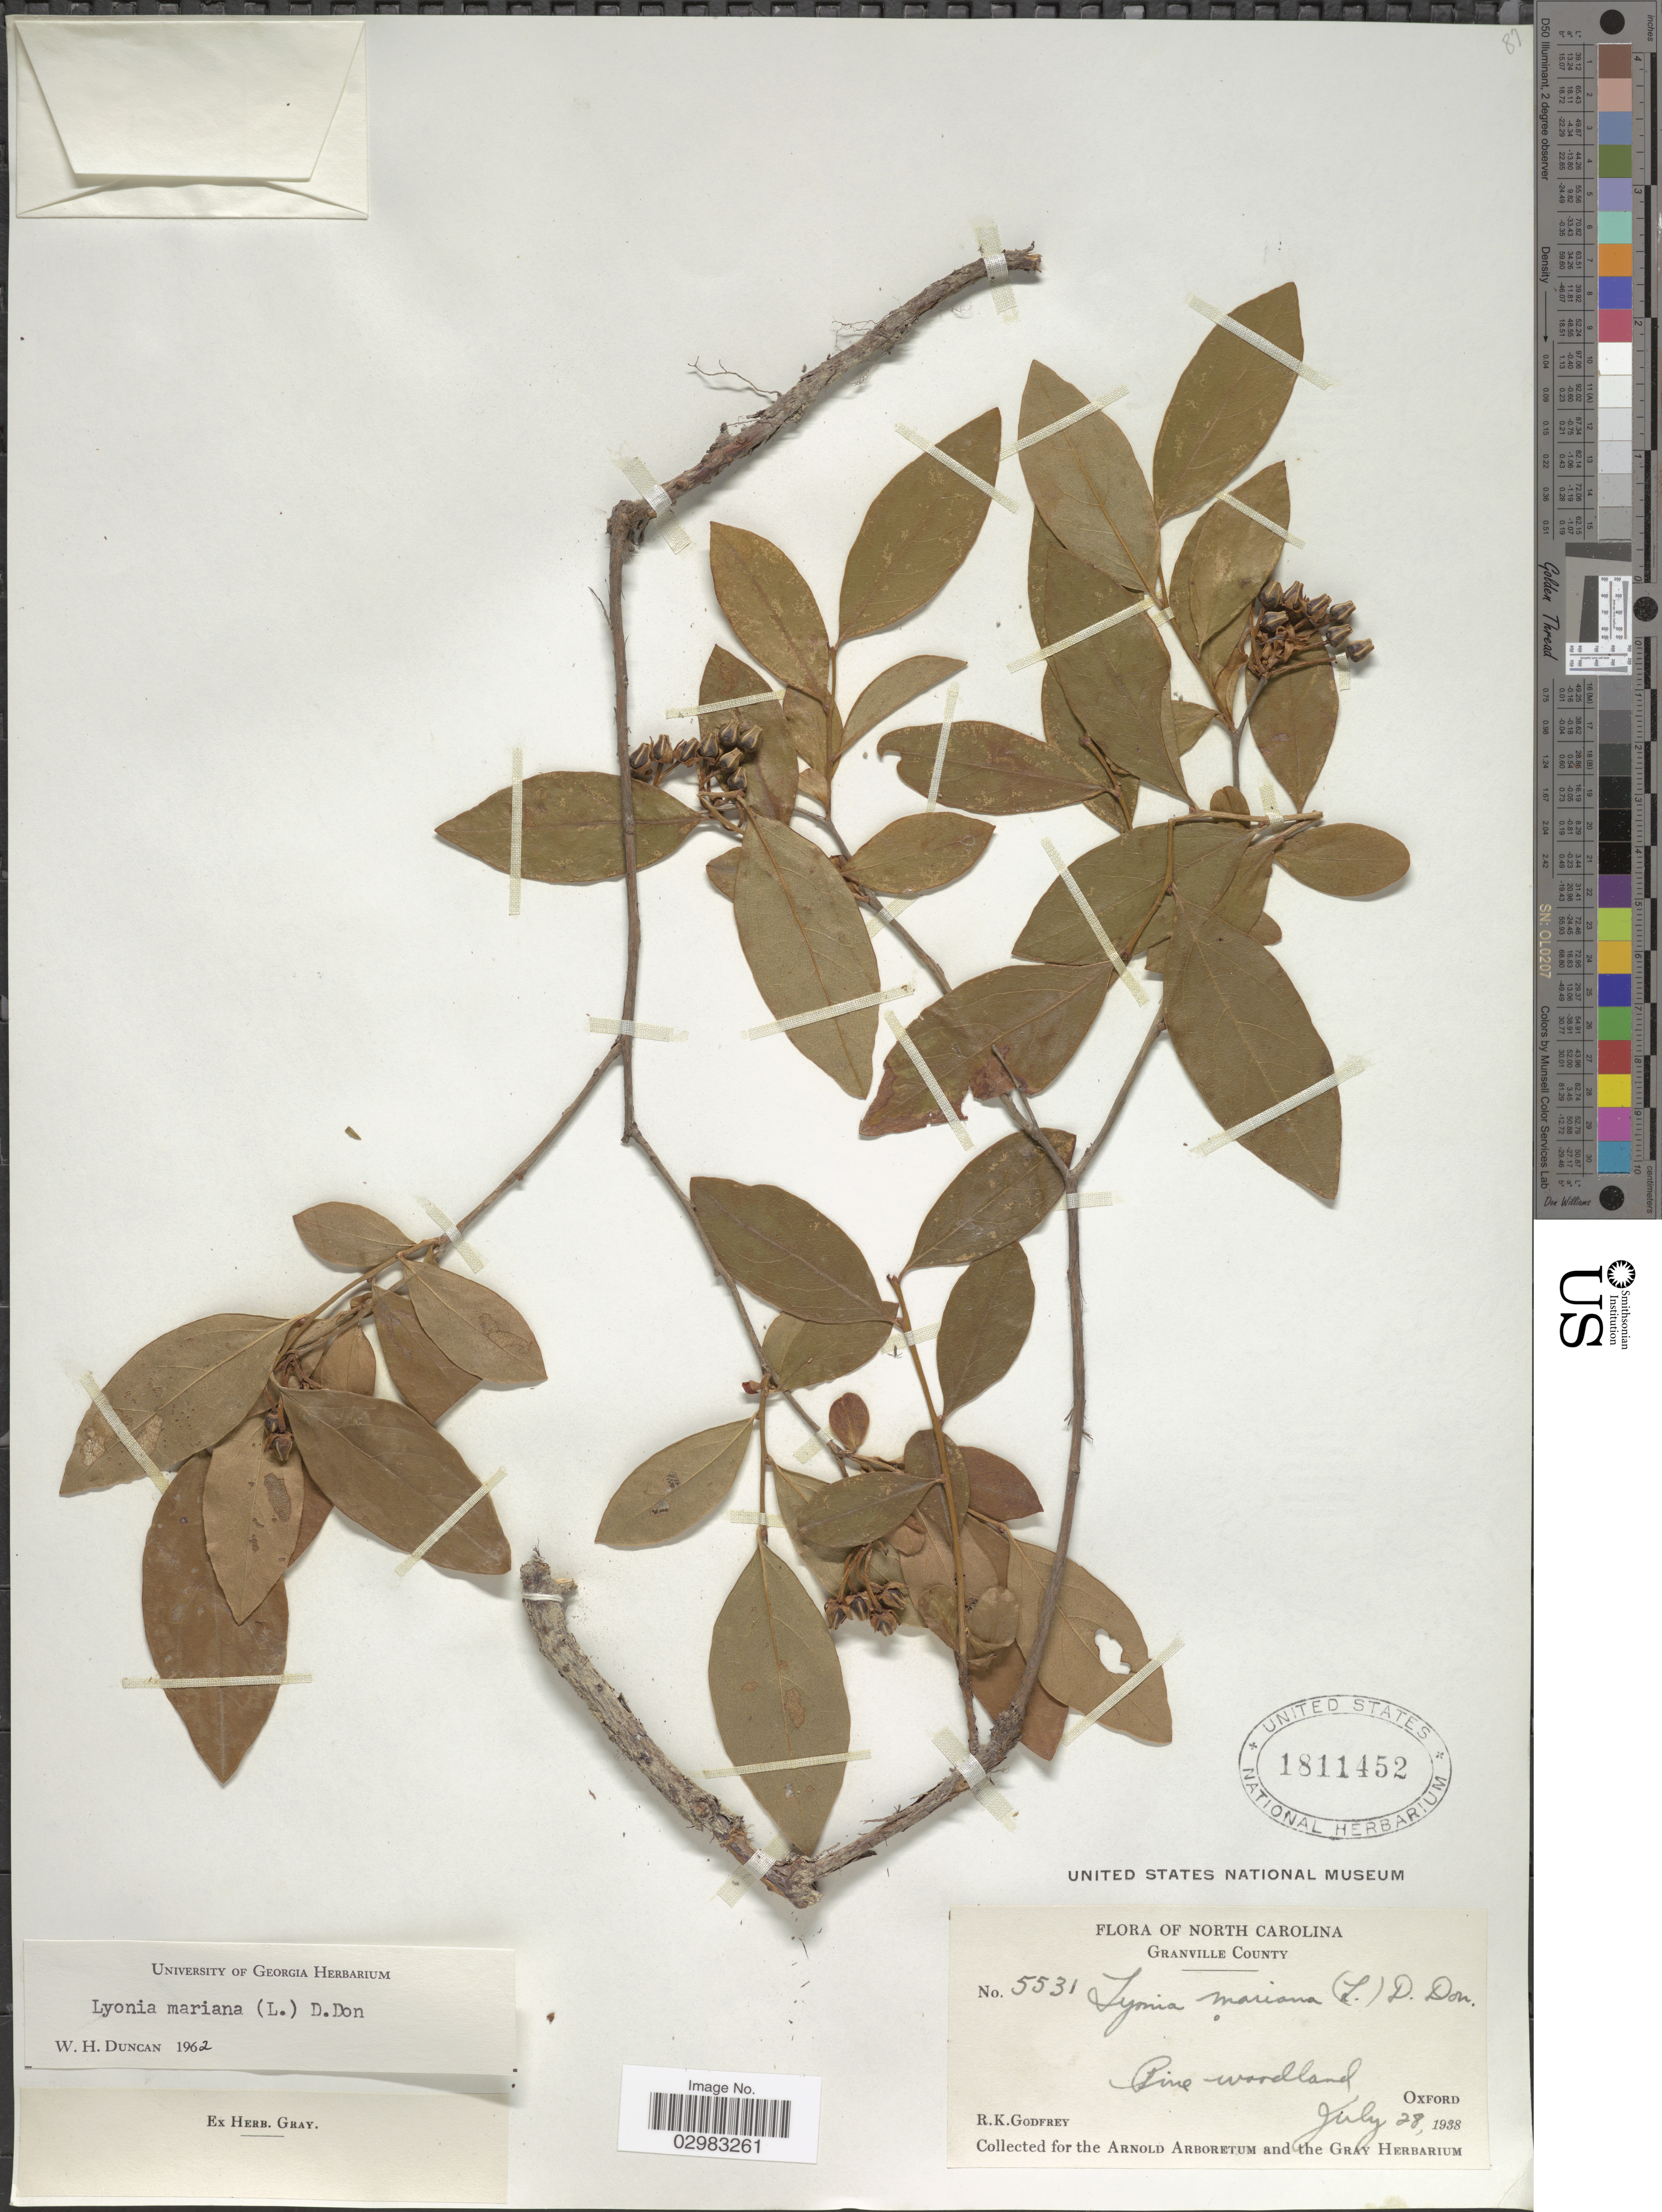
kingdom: Plantae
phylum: Tracheophyta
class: Magnoliopsida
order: Ericales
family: Ericaceae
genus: Lyonia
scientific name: Lyonia mariana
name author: (L.) D. Don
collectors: R. K. Godfrey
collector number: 5531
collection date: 1938-07-28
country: United States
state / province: North Carolina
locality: Granville County. Oxford.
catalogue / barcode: US 1811452